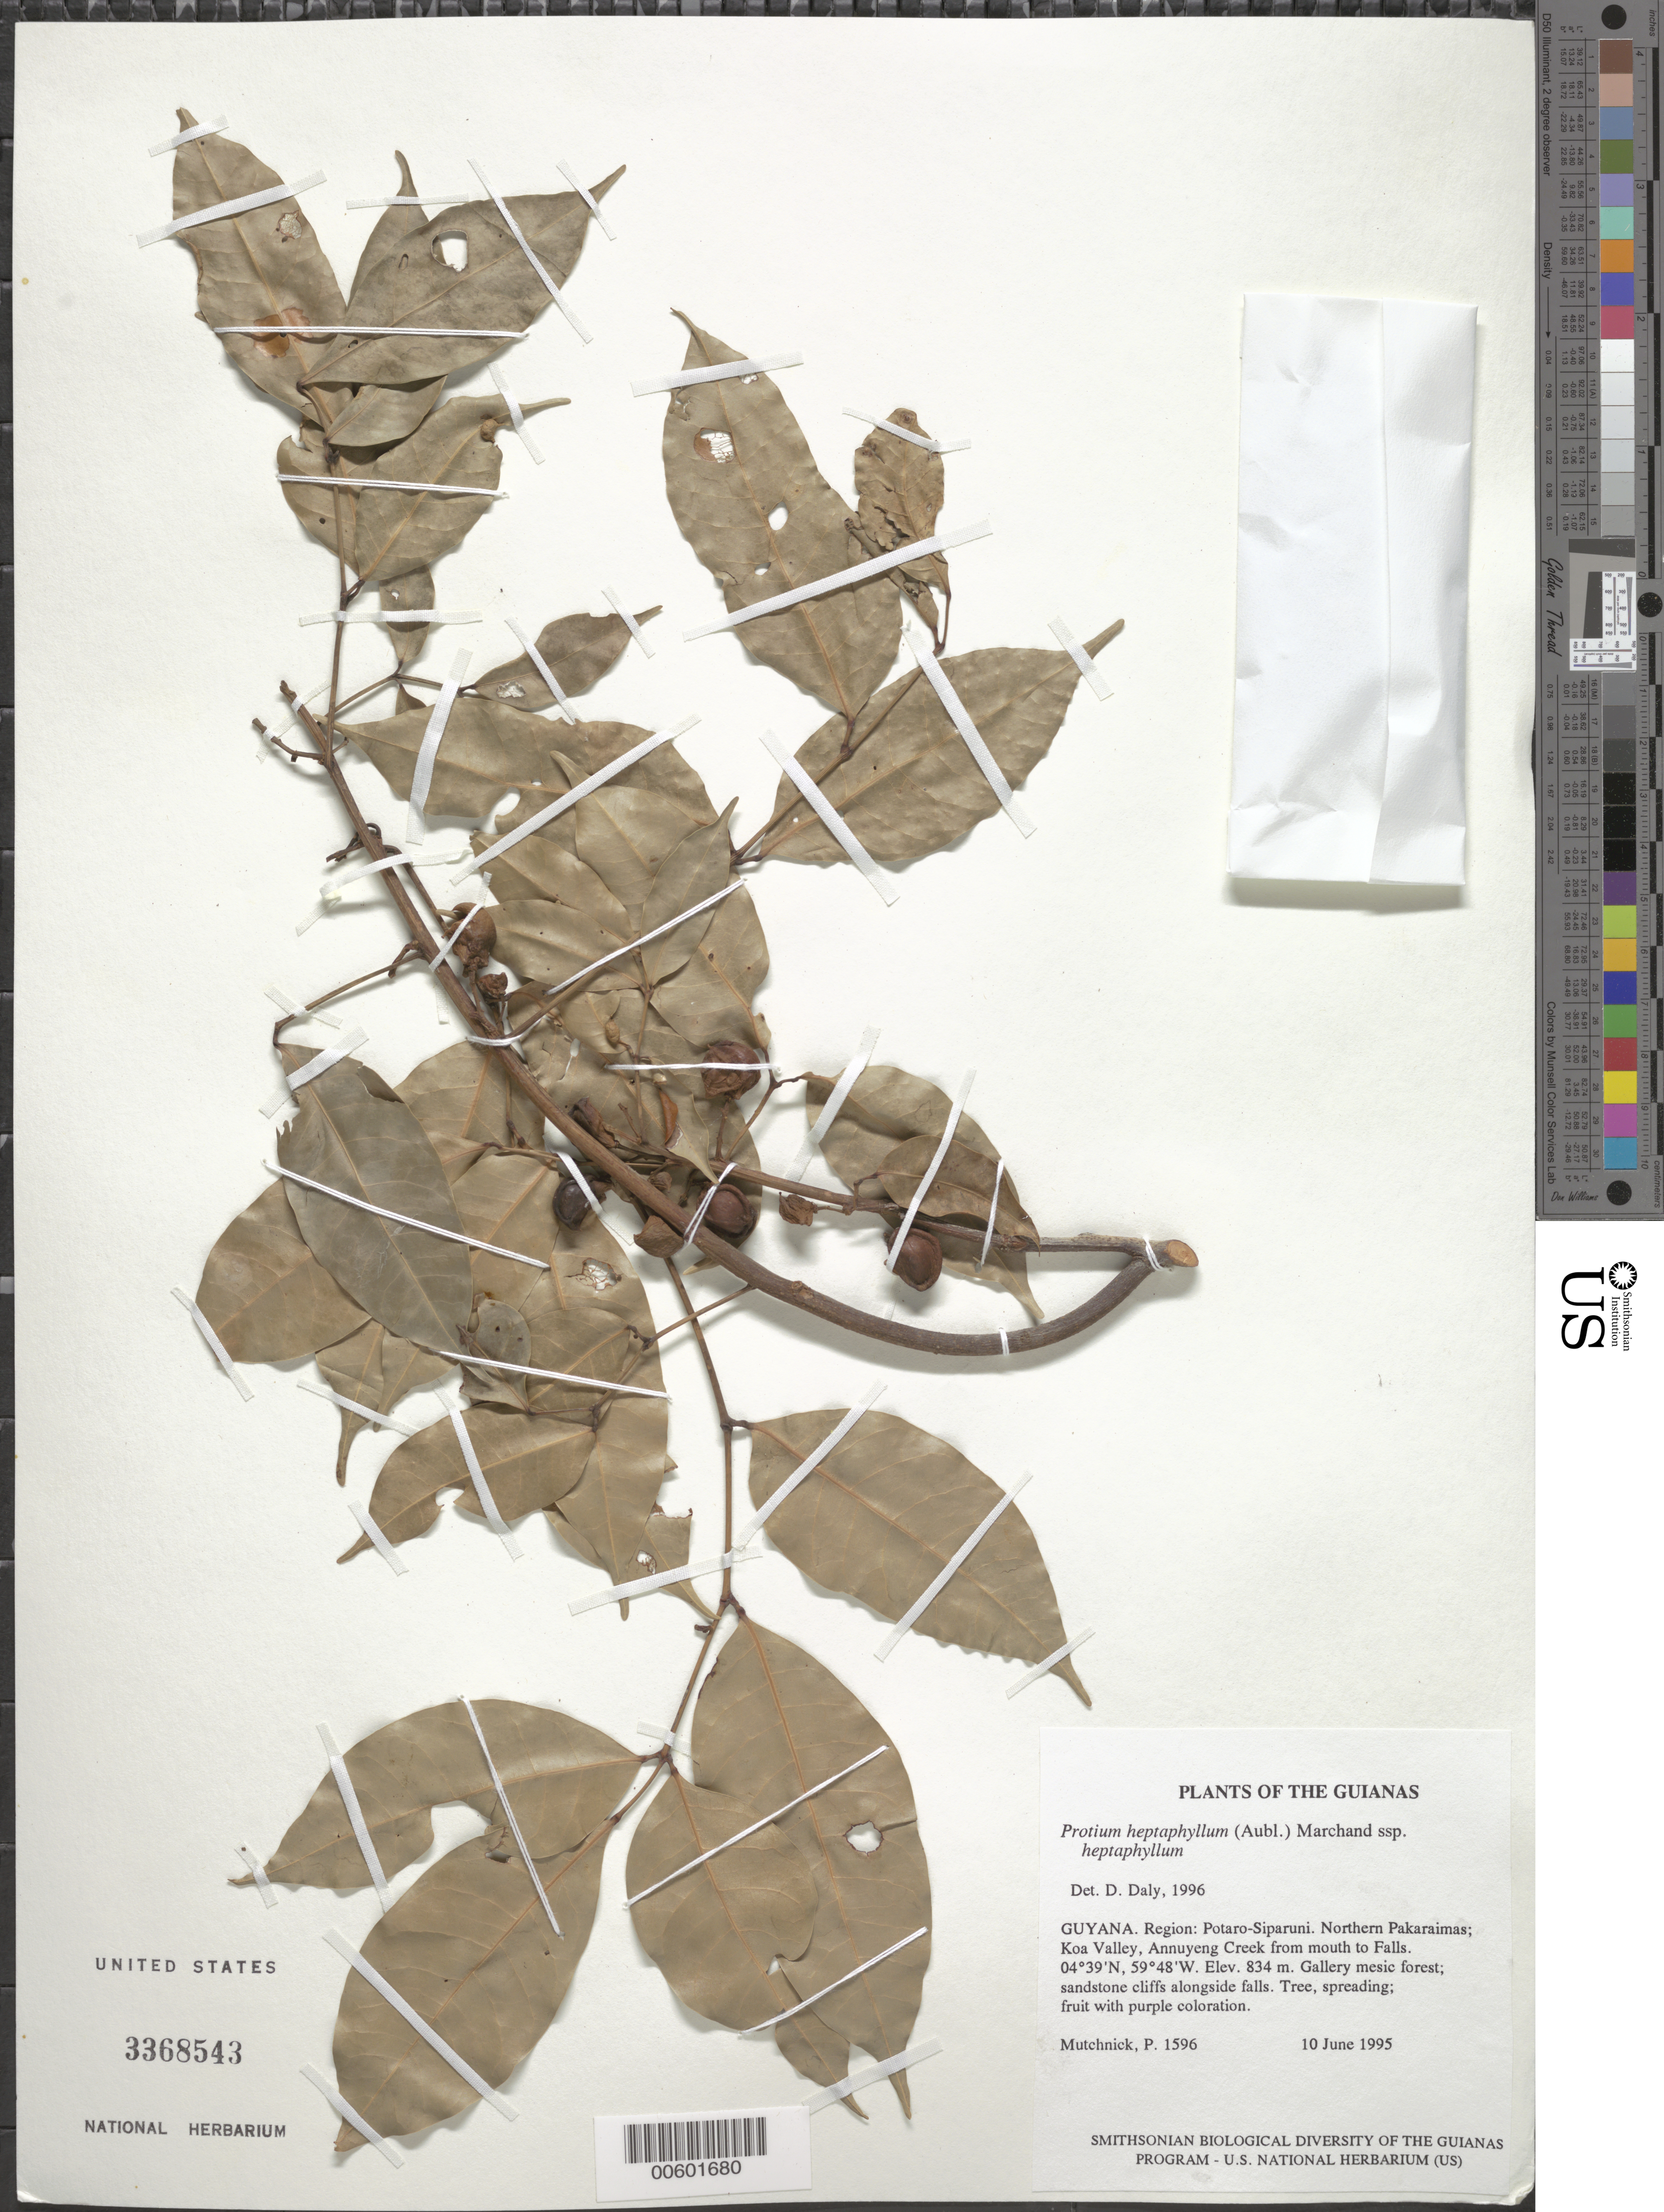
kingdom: Plantae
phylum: Tracheophyta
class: Magnoliopsida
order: Sapindales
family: Burseraceae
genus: Protium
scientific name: Protium heptaphyllum subsp. heptaphyllum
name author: (Aubl.) Marchand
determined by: Daly, D. C.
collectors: P. Mutchnick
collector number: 1596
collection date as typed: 10 June 1995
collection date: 1995-06-10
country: Guyana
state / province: Potaro-Siparuni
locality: Northern Pakaraimas; Koa Valley, Annuyeng Creek from mouth to Falls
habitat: Gallery mesic forest; sandstone cliffs alongside falls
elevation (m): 834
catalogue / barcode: US 3368543